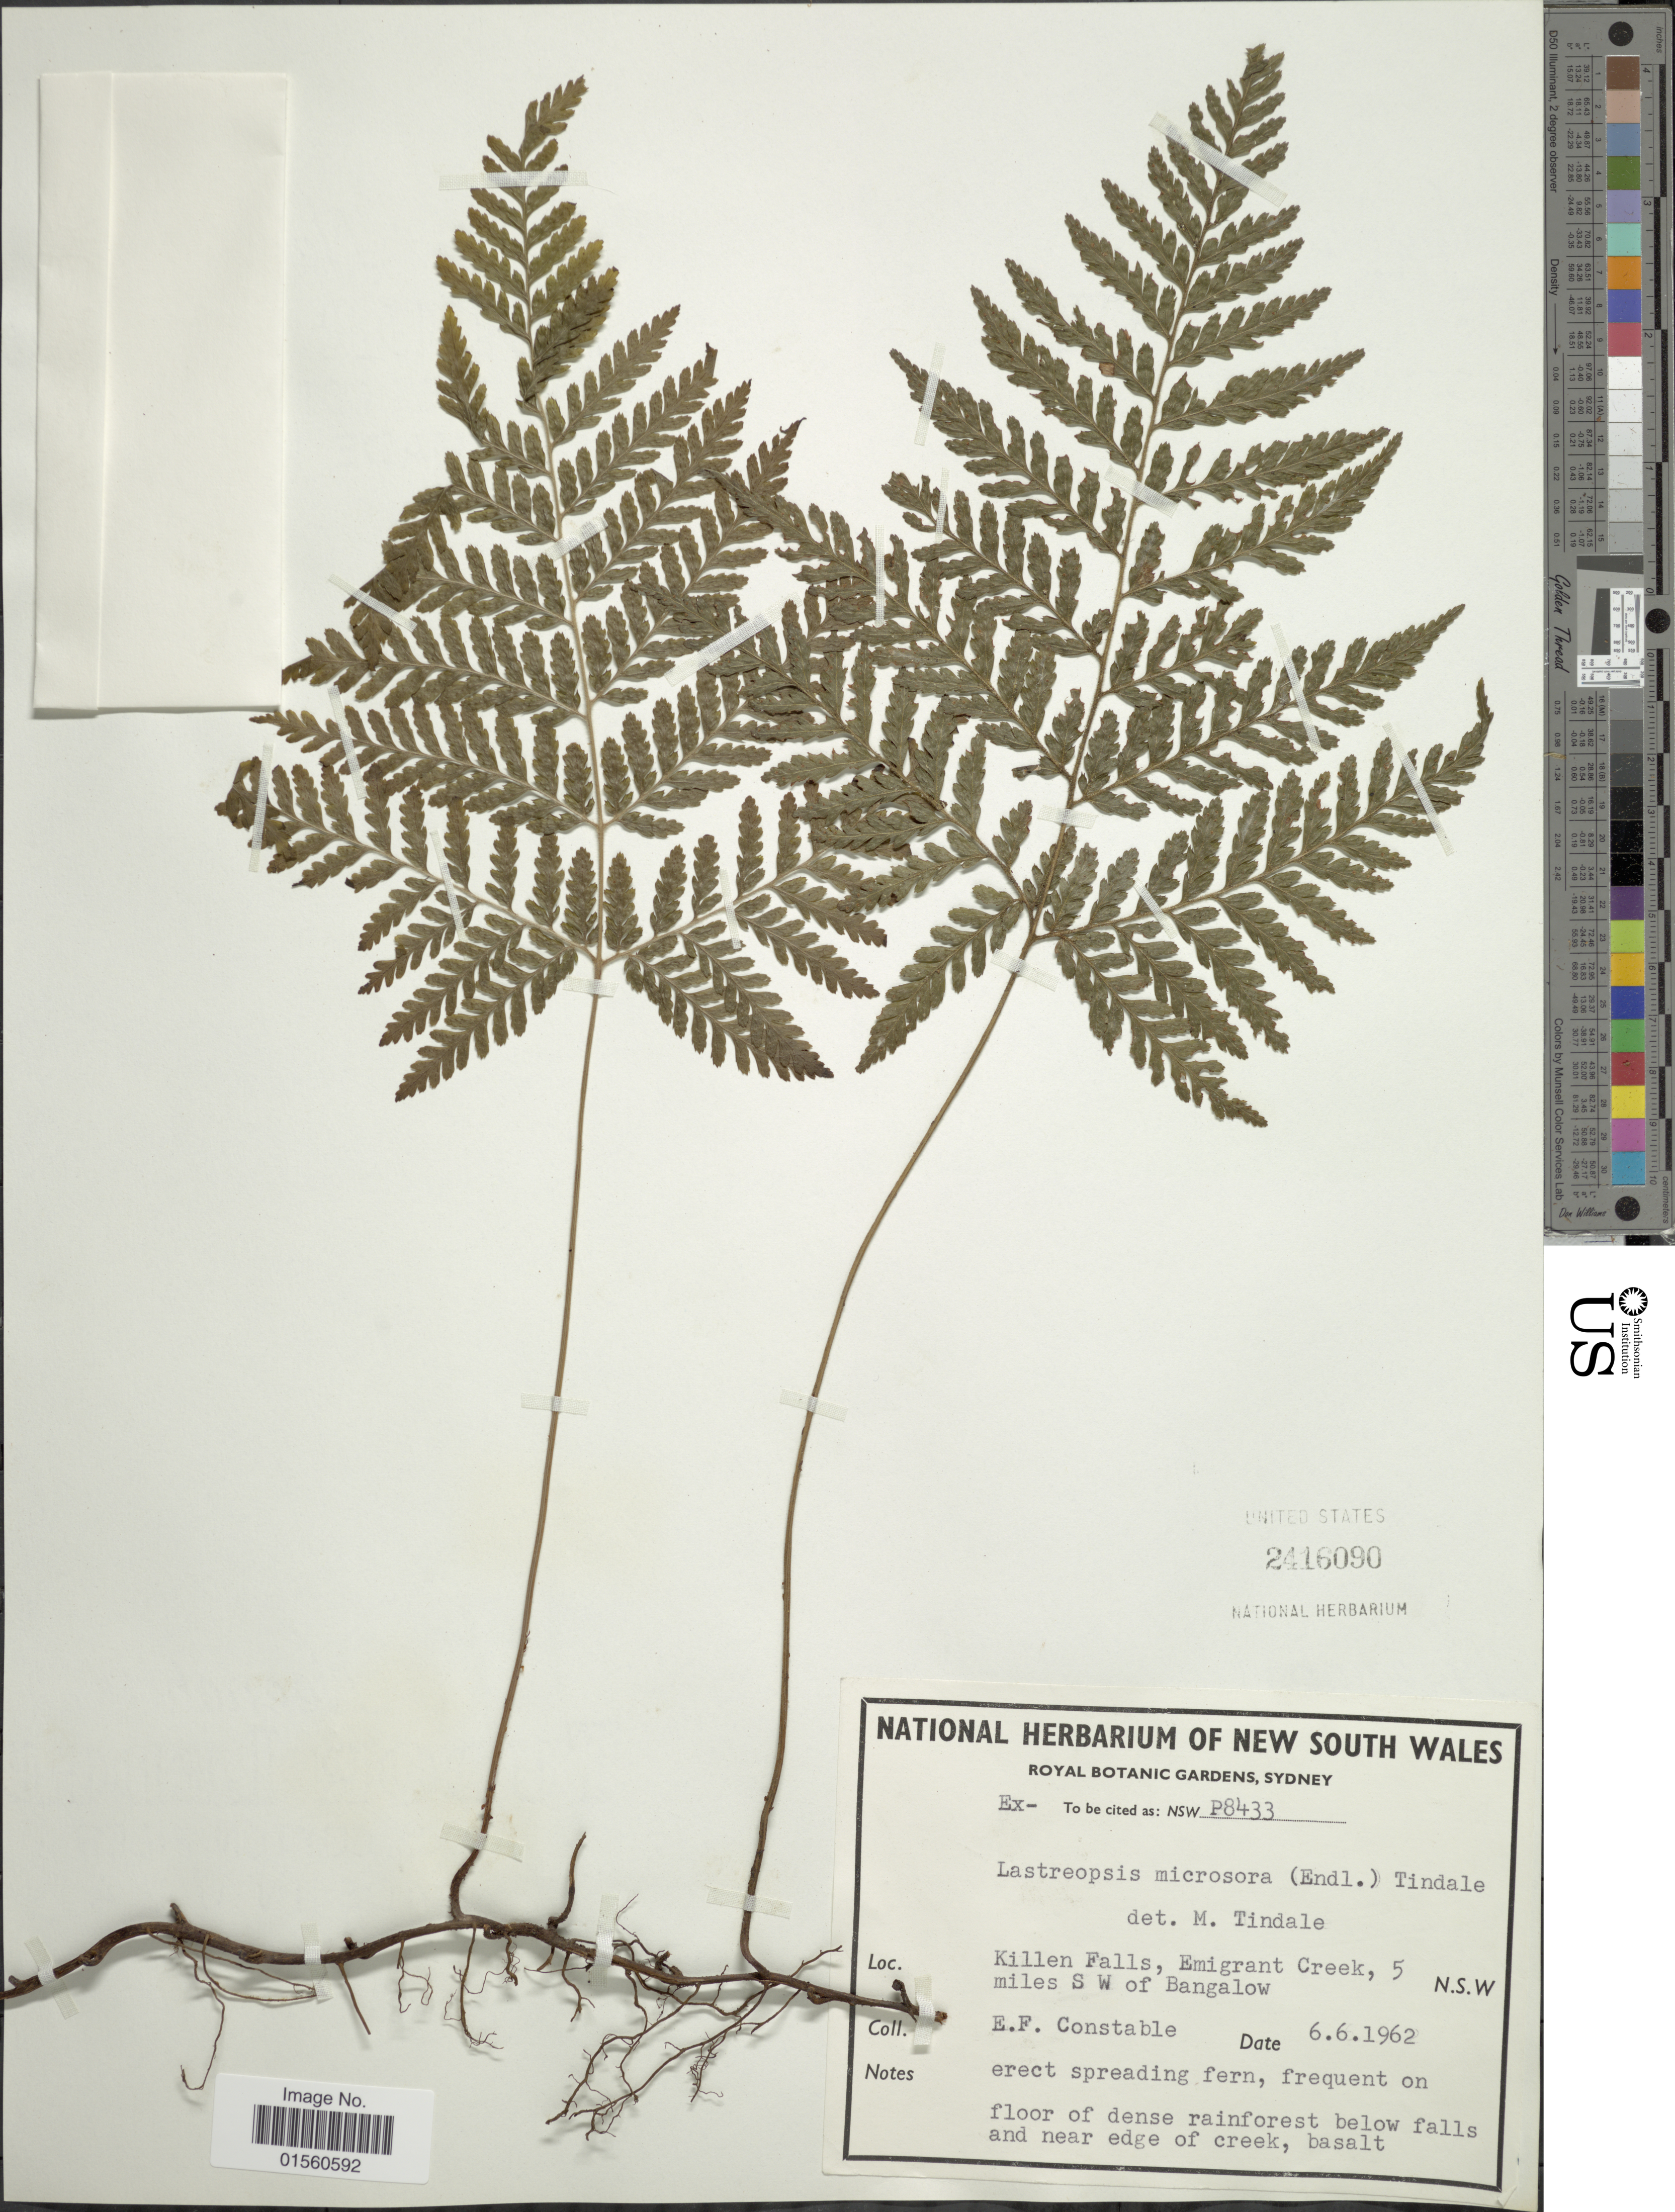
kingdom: Plantae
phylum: Tracheophyta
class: Polypodiopsida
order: Polypodiales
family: Dryopteridaceae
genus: Parapolystichum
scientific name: Parapolystichum microsorum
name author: (Endl.) Labiak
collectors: E. F. Constable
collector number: P8433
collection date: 1962-06-06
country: Australia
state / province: New South Wales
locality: Killen Falls, Emigrant Creek, 5 miles S W of Bangalow, NSW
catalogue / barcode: US 2416090